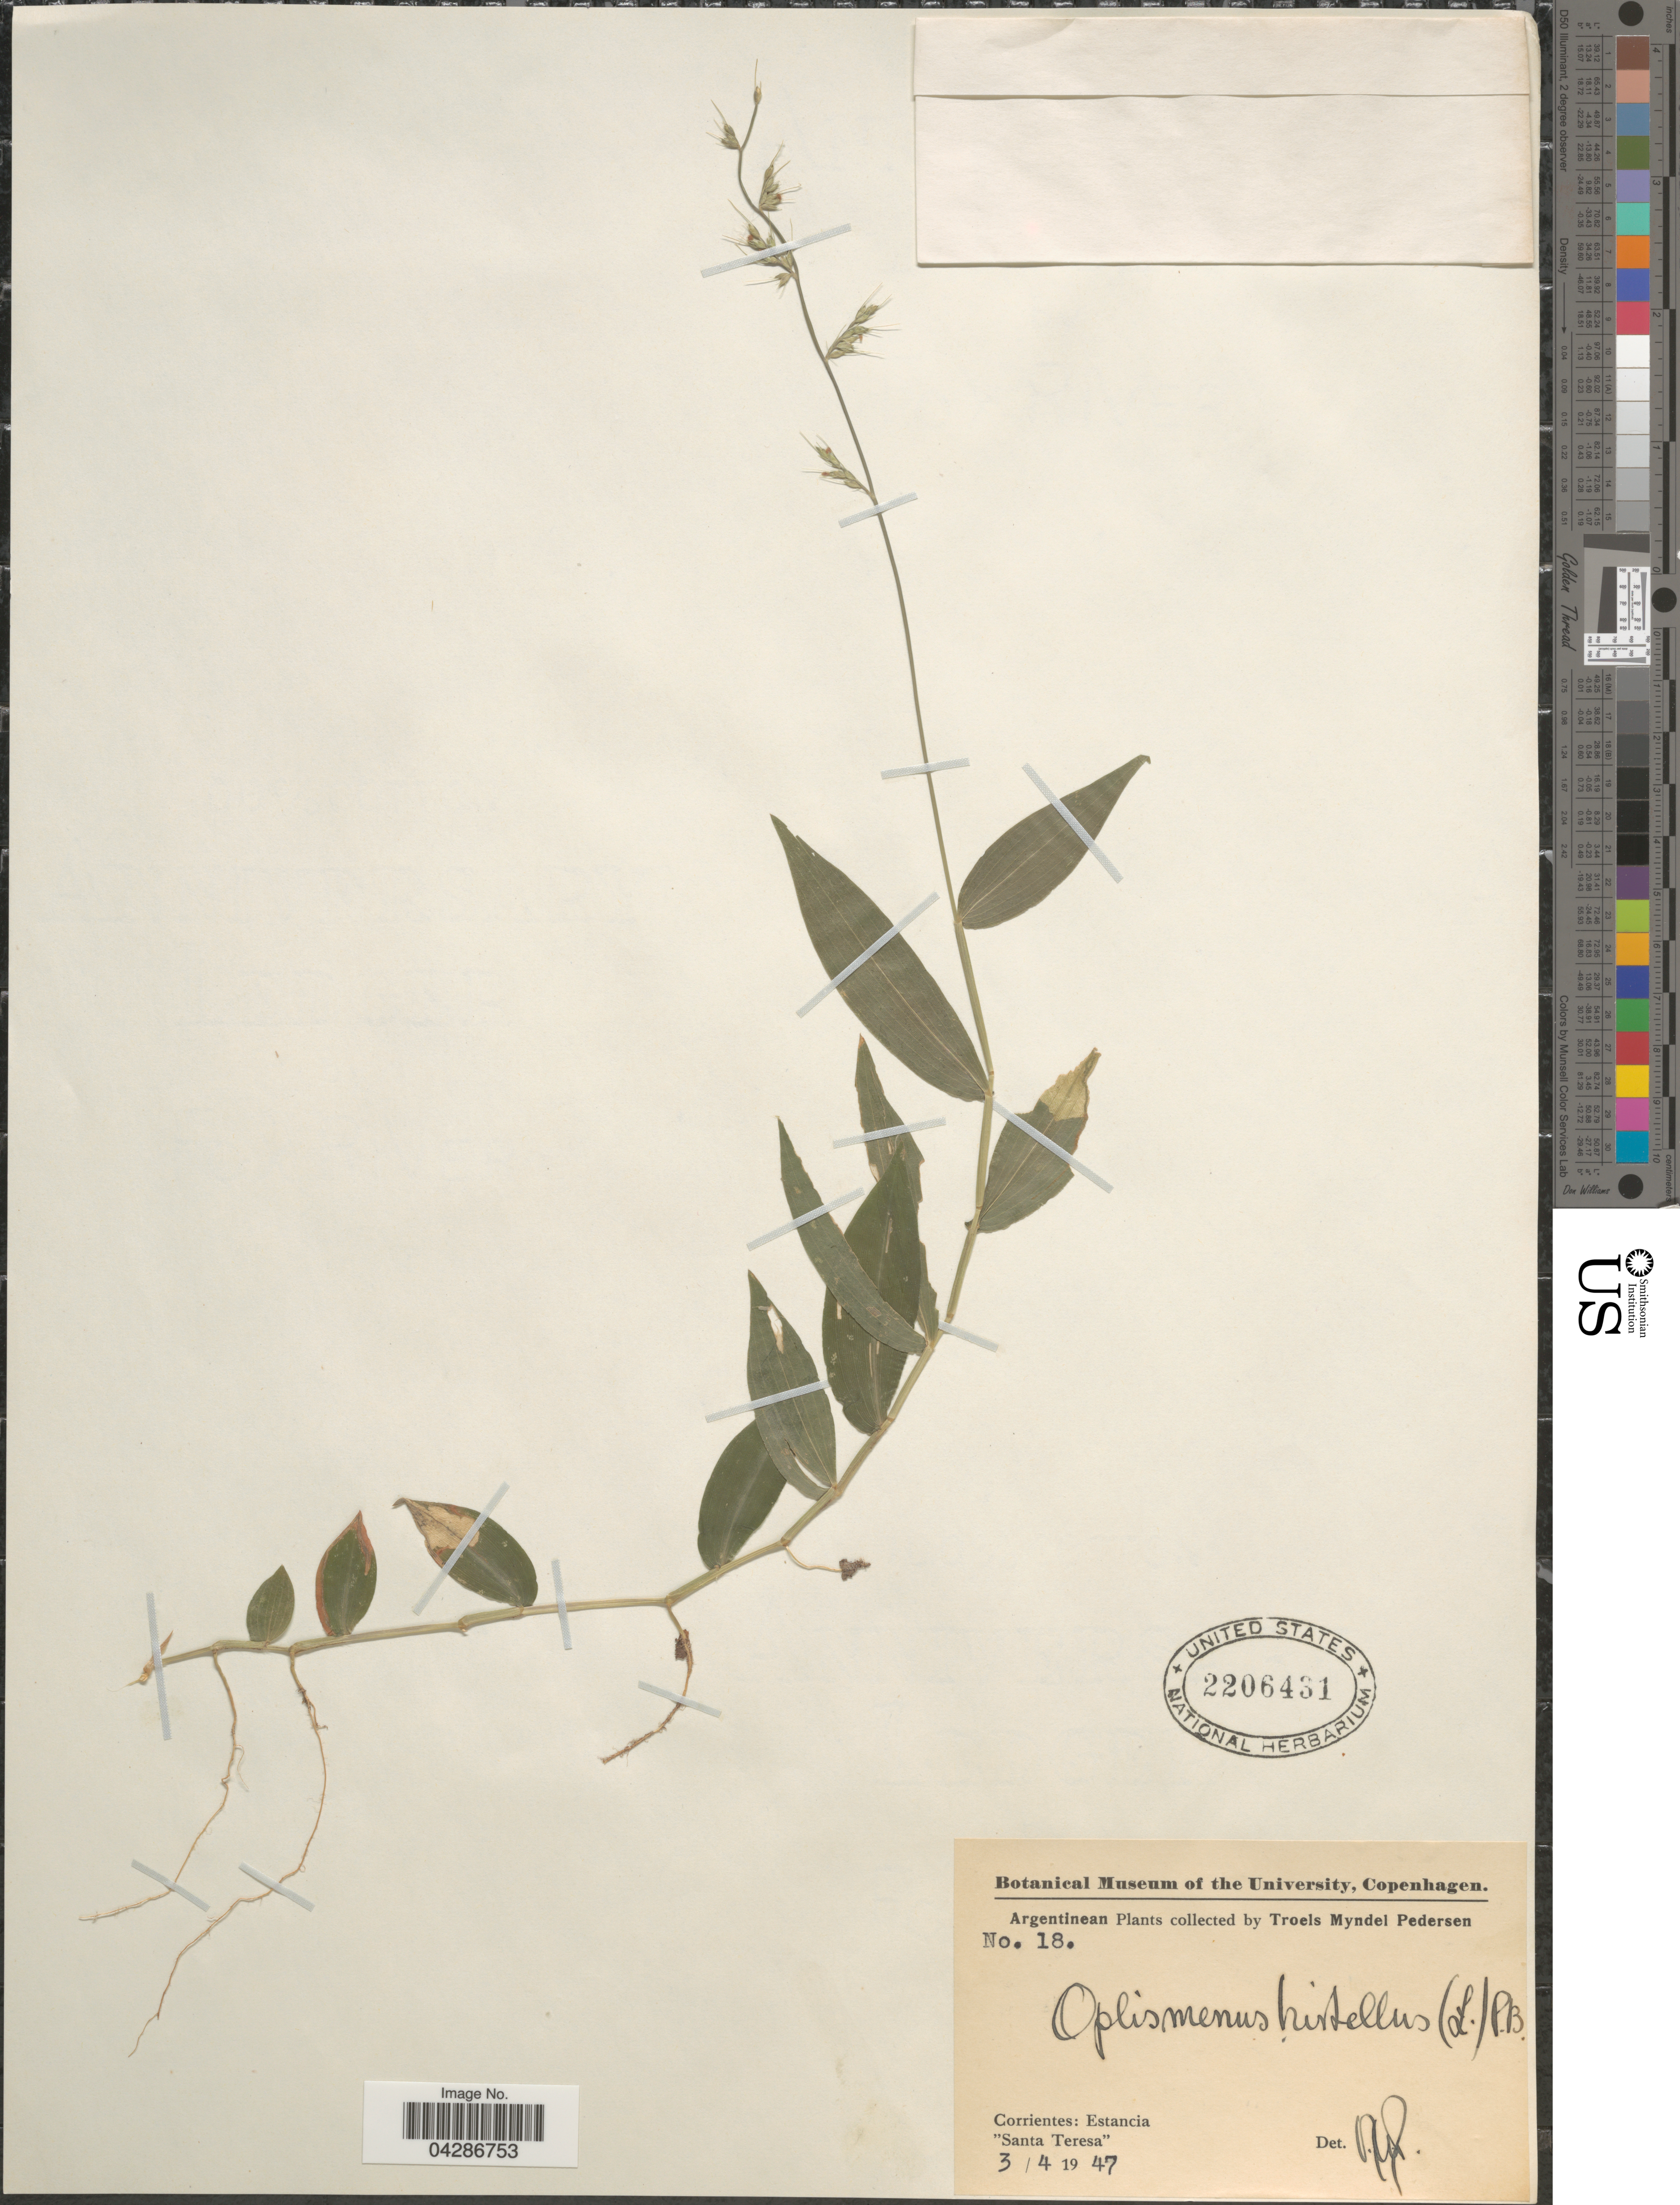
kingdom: Plantae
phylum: Tracheophyta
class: Liliopsida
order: Poales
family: Poaceae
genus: Oplismenus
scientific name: Oplismenus hirtellus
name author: (L.) P. Beauv.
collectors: T. Pederson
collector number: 18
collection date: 1947-04-03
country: Argentina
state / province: Corrientes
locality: Santa Teresa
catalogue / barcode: US 2206431